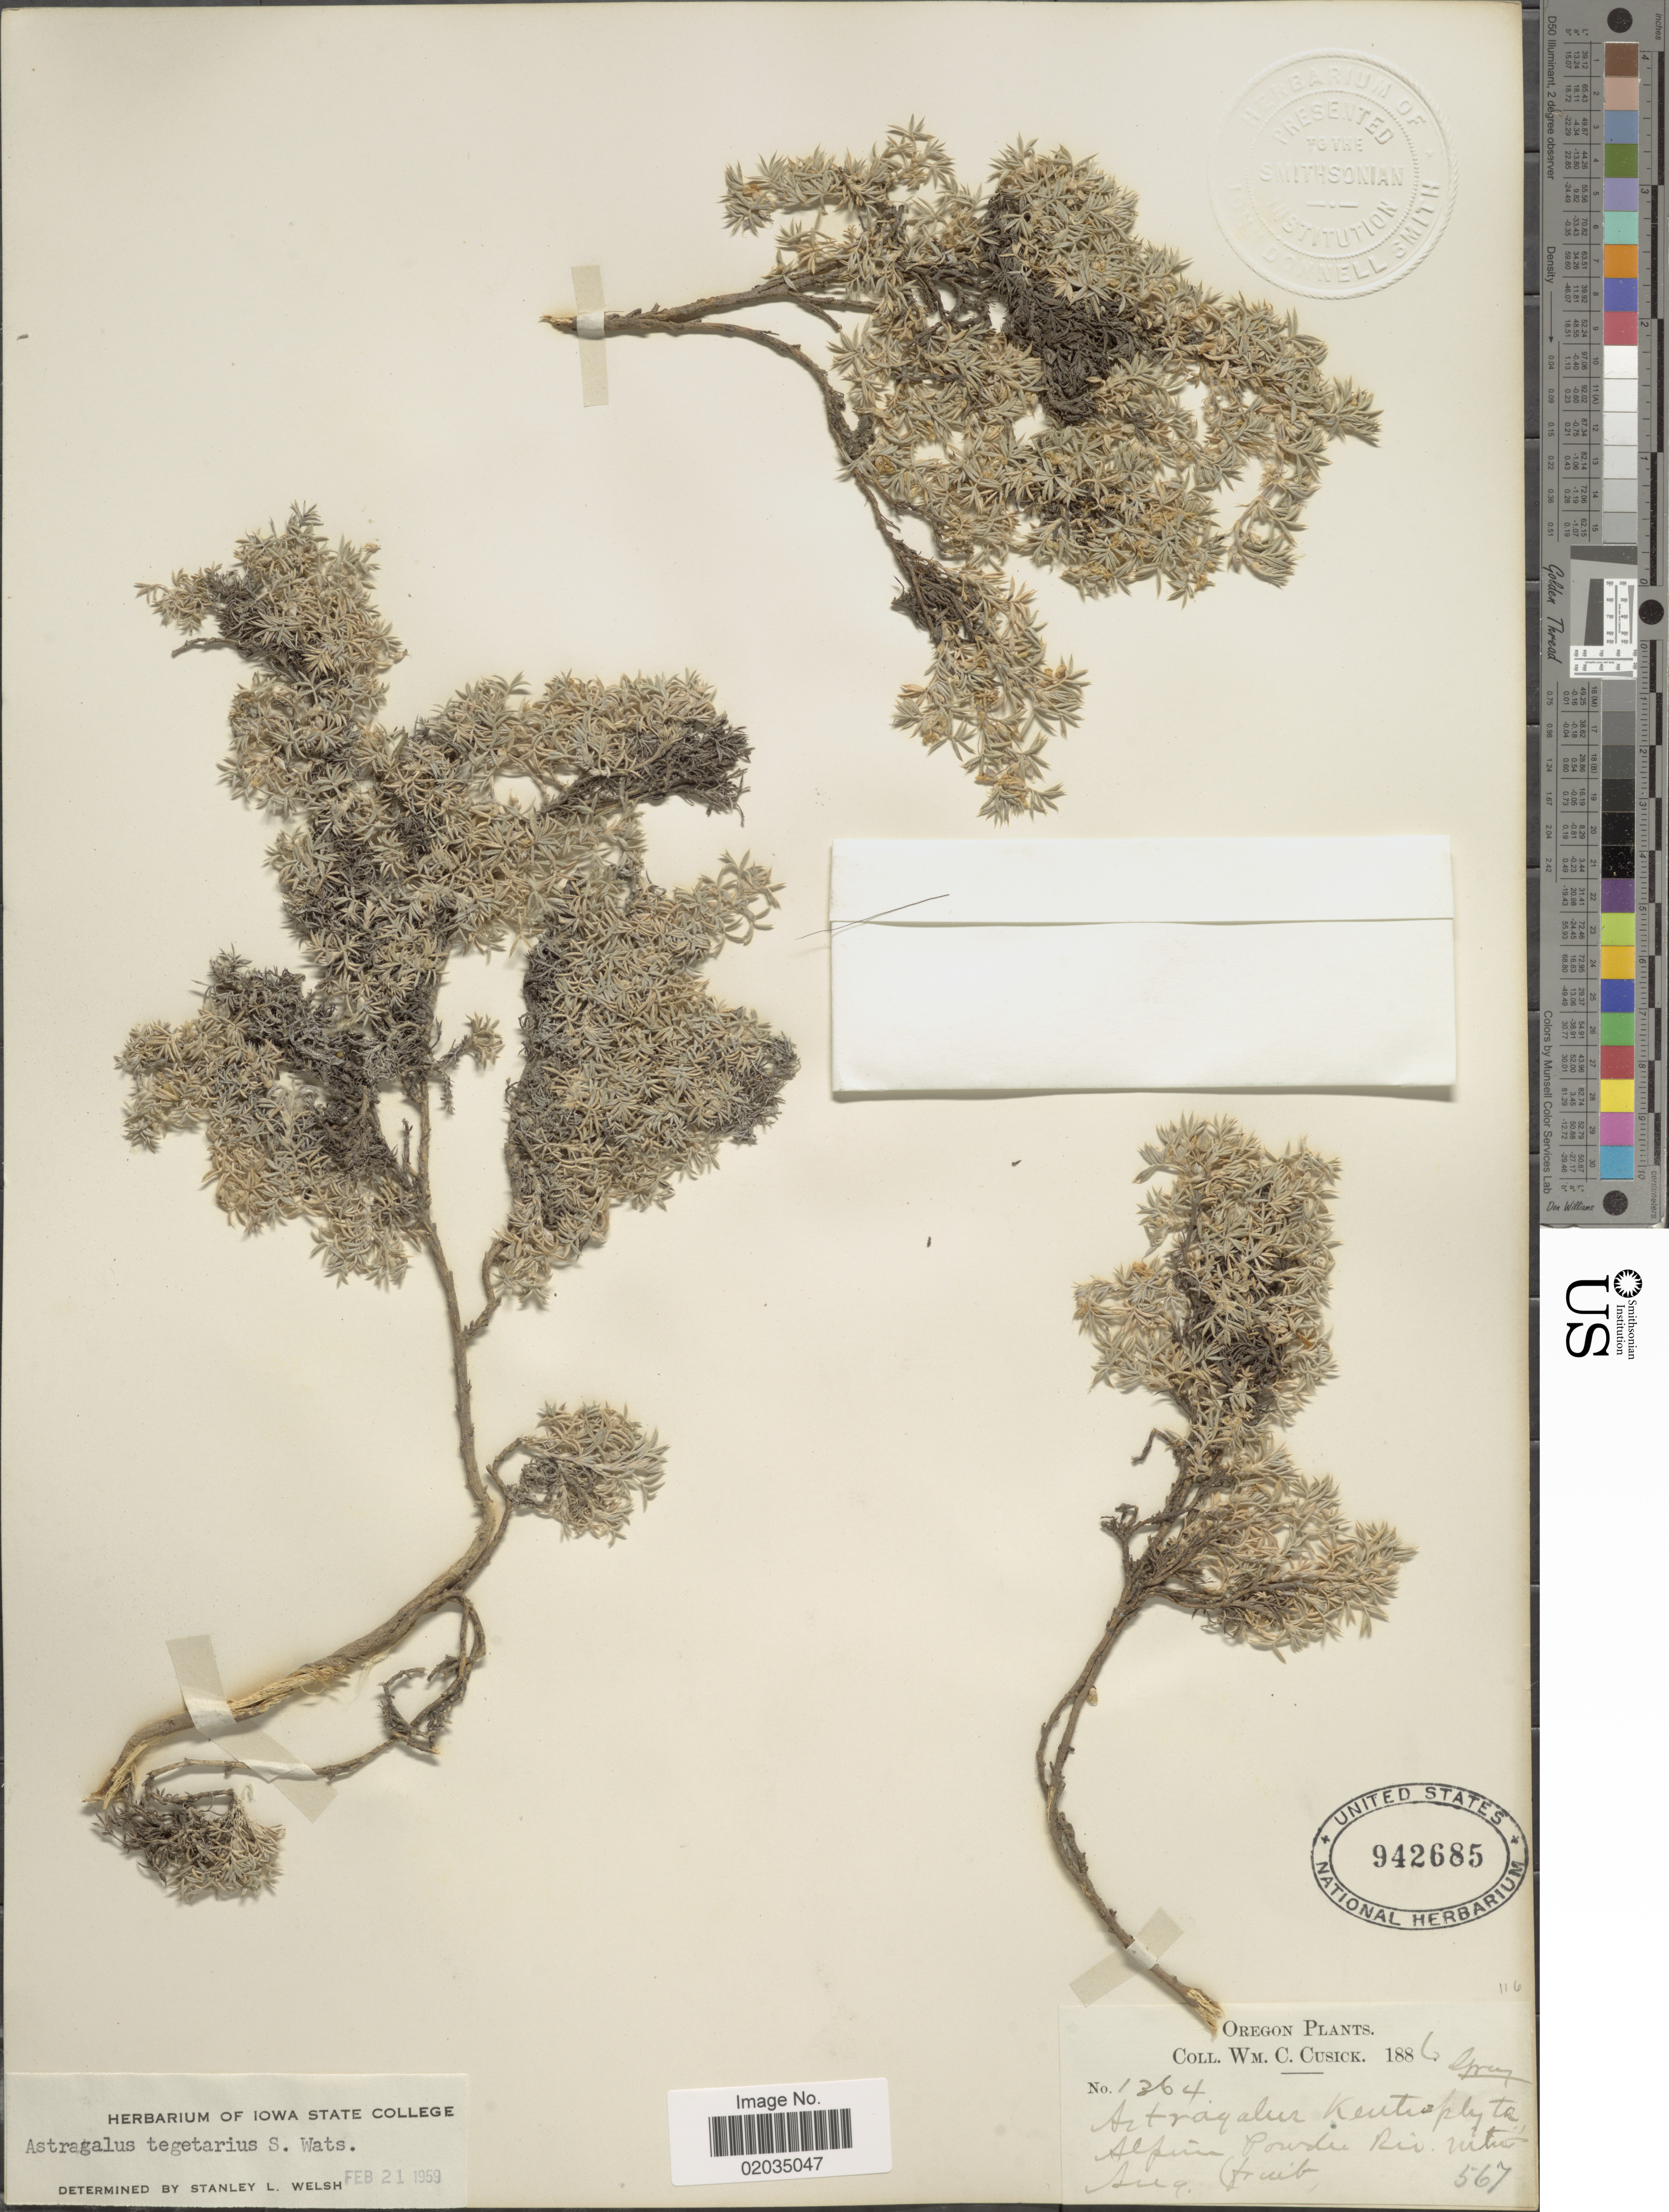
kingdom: Plantae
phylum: Tracheophyta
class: Magnoliopsida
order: Fabales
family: Fabaceae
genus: Astragalus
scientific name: Astragalus tegetarioides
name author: M.E. Jones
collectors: W. C. Cusick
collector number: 1364/567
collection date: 1886-08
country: United States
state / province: Oregon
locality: Alpine, Powder Riv. Mtns. [Powder River Mountains]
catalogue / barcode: US 942685